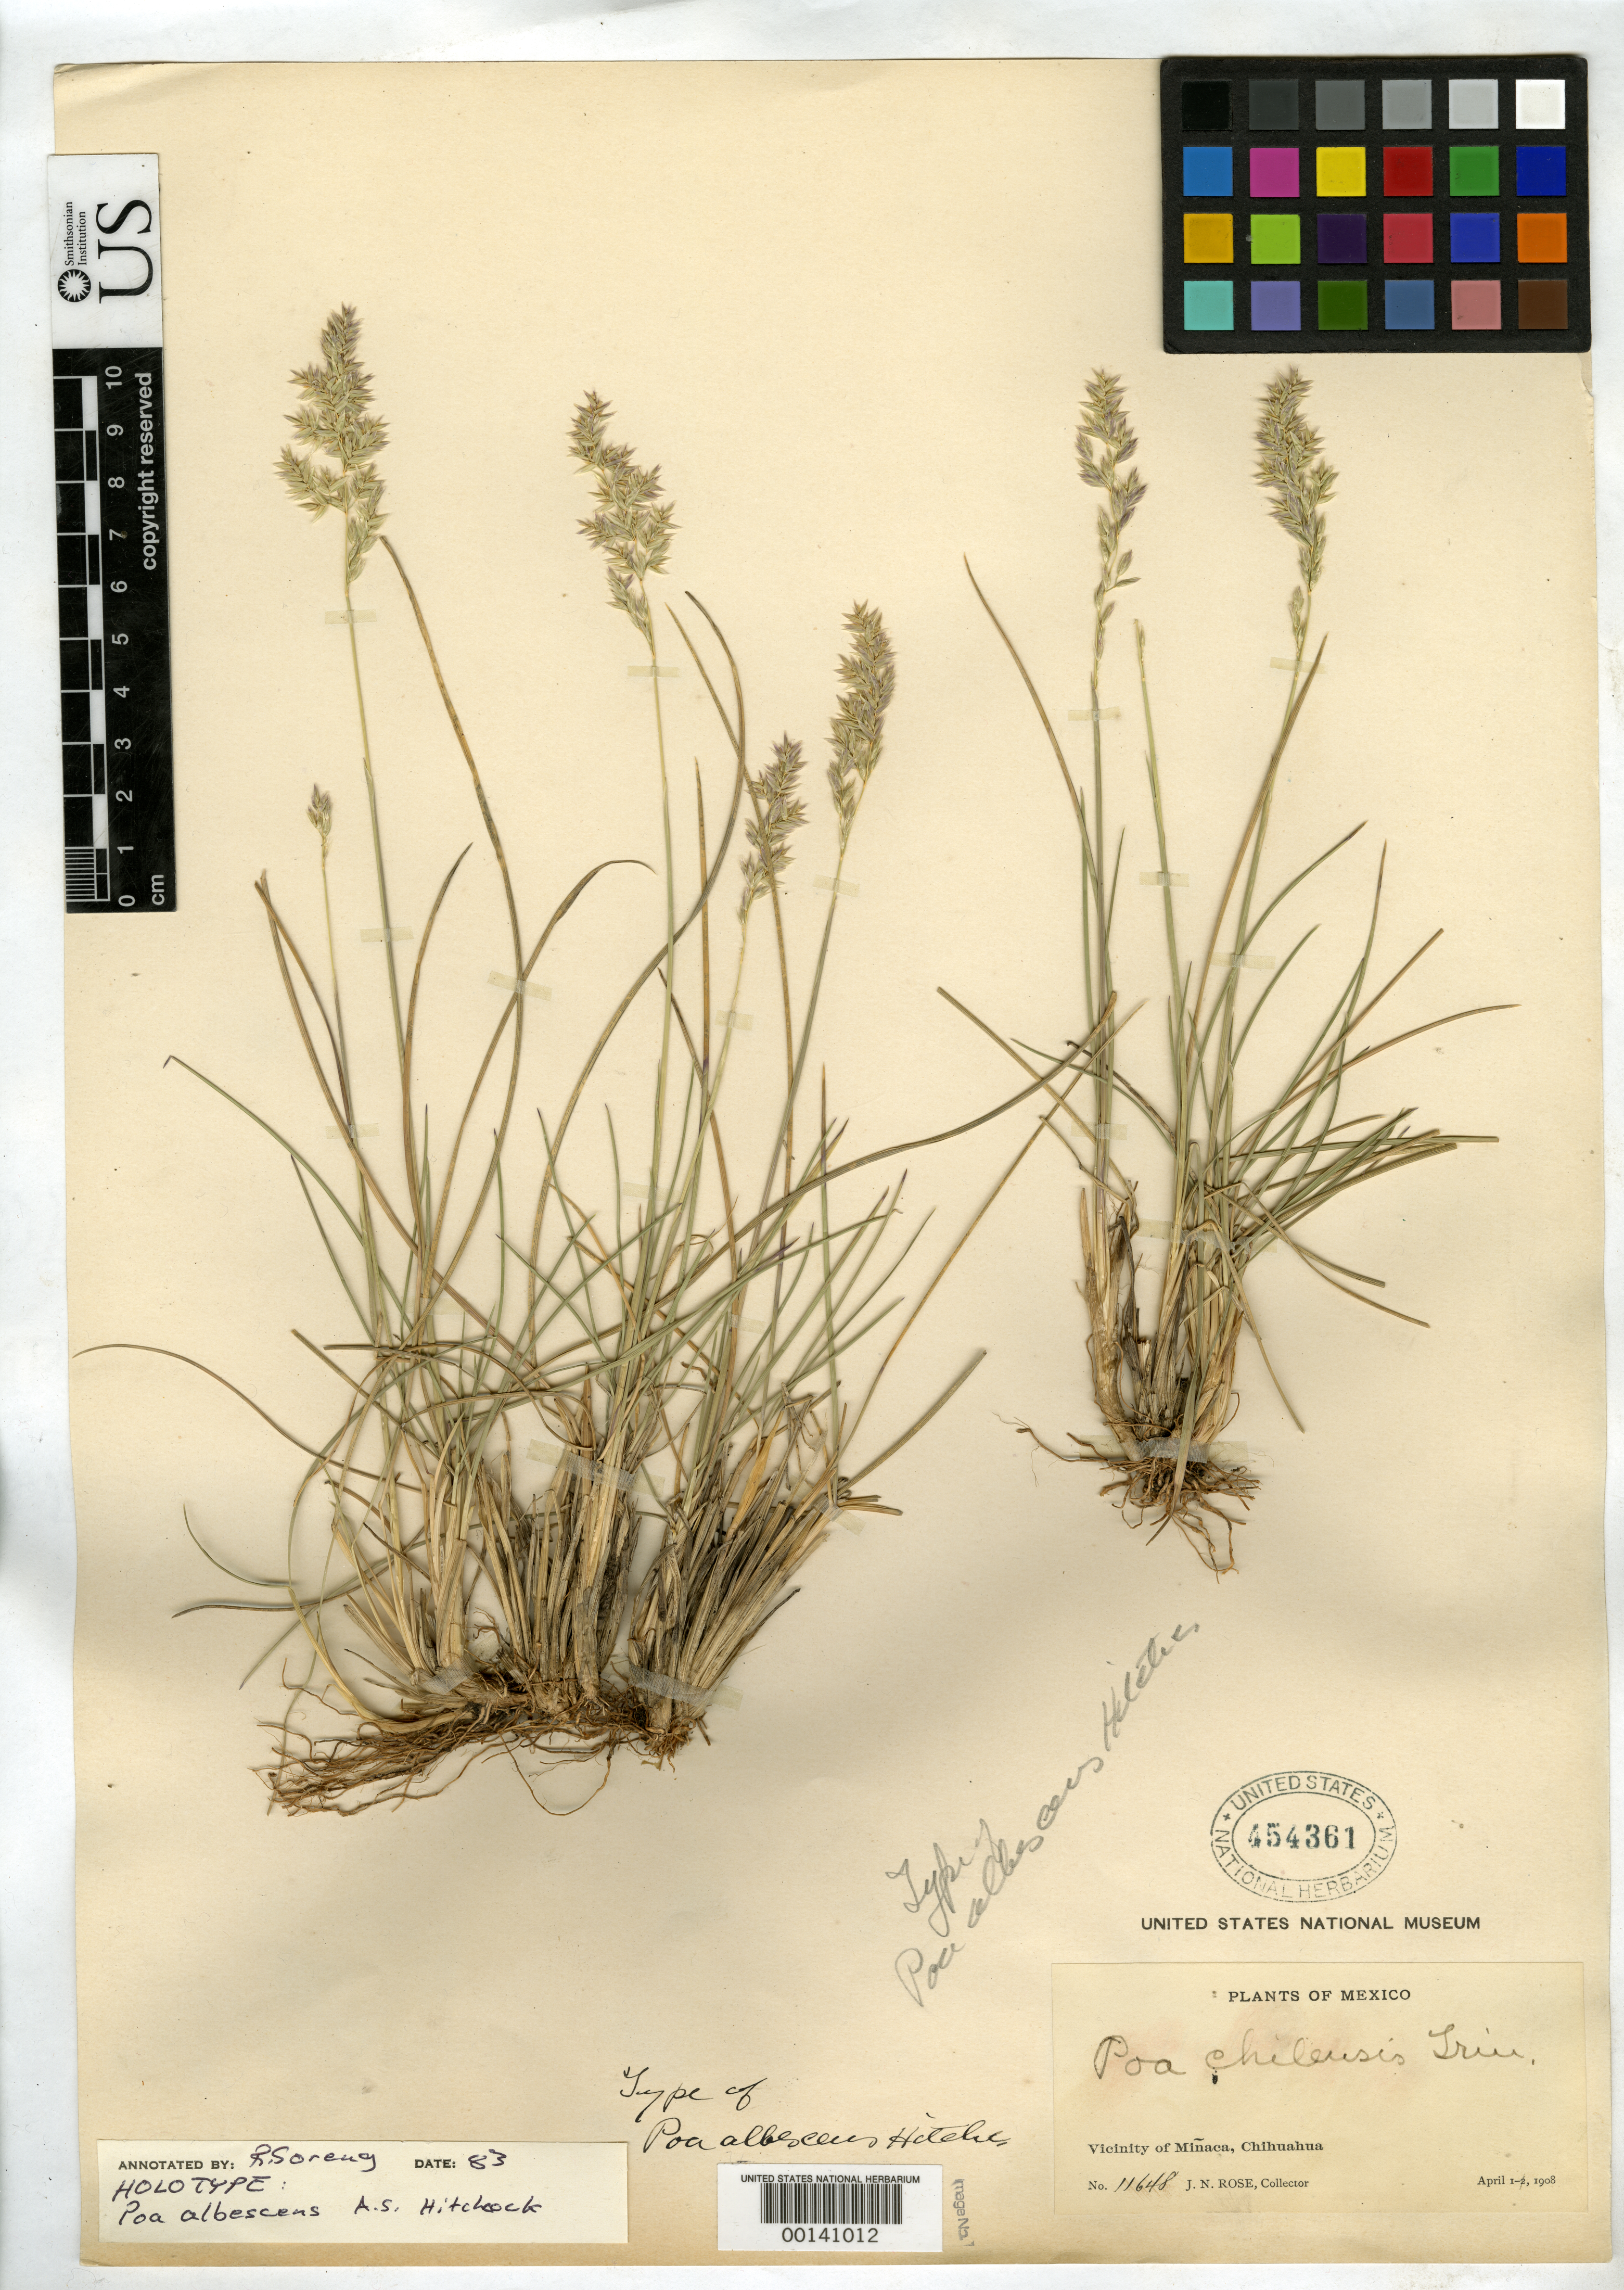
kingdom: Plantae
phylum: Tracheophyta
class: Liliopsida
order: Poales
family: Poaceae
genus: Poa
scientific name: Poa albescens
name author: Hitchc.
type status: Holotype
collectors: J. N. Rose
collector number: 11648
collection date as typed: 01 Apr 1908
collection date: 1908-04-01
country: Mexico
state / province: Chihuahua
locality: Minaca.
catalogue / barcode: US 454361